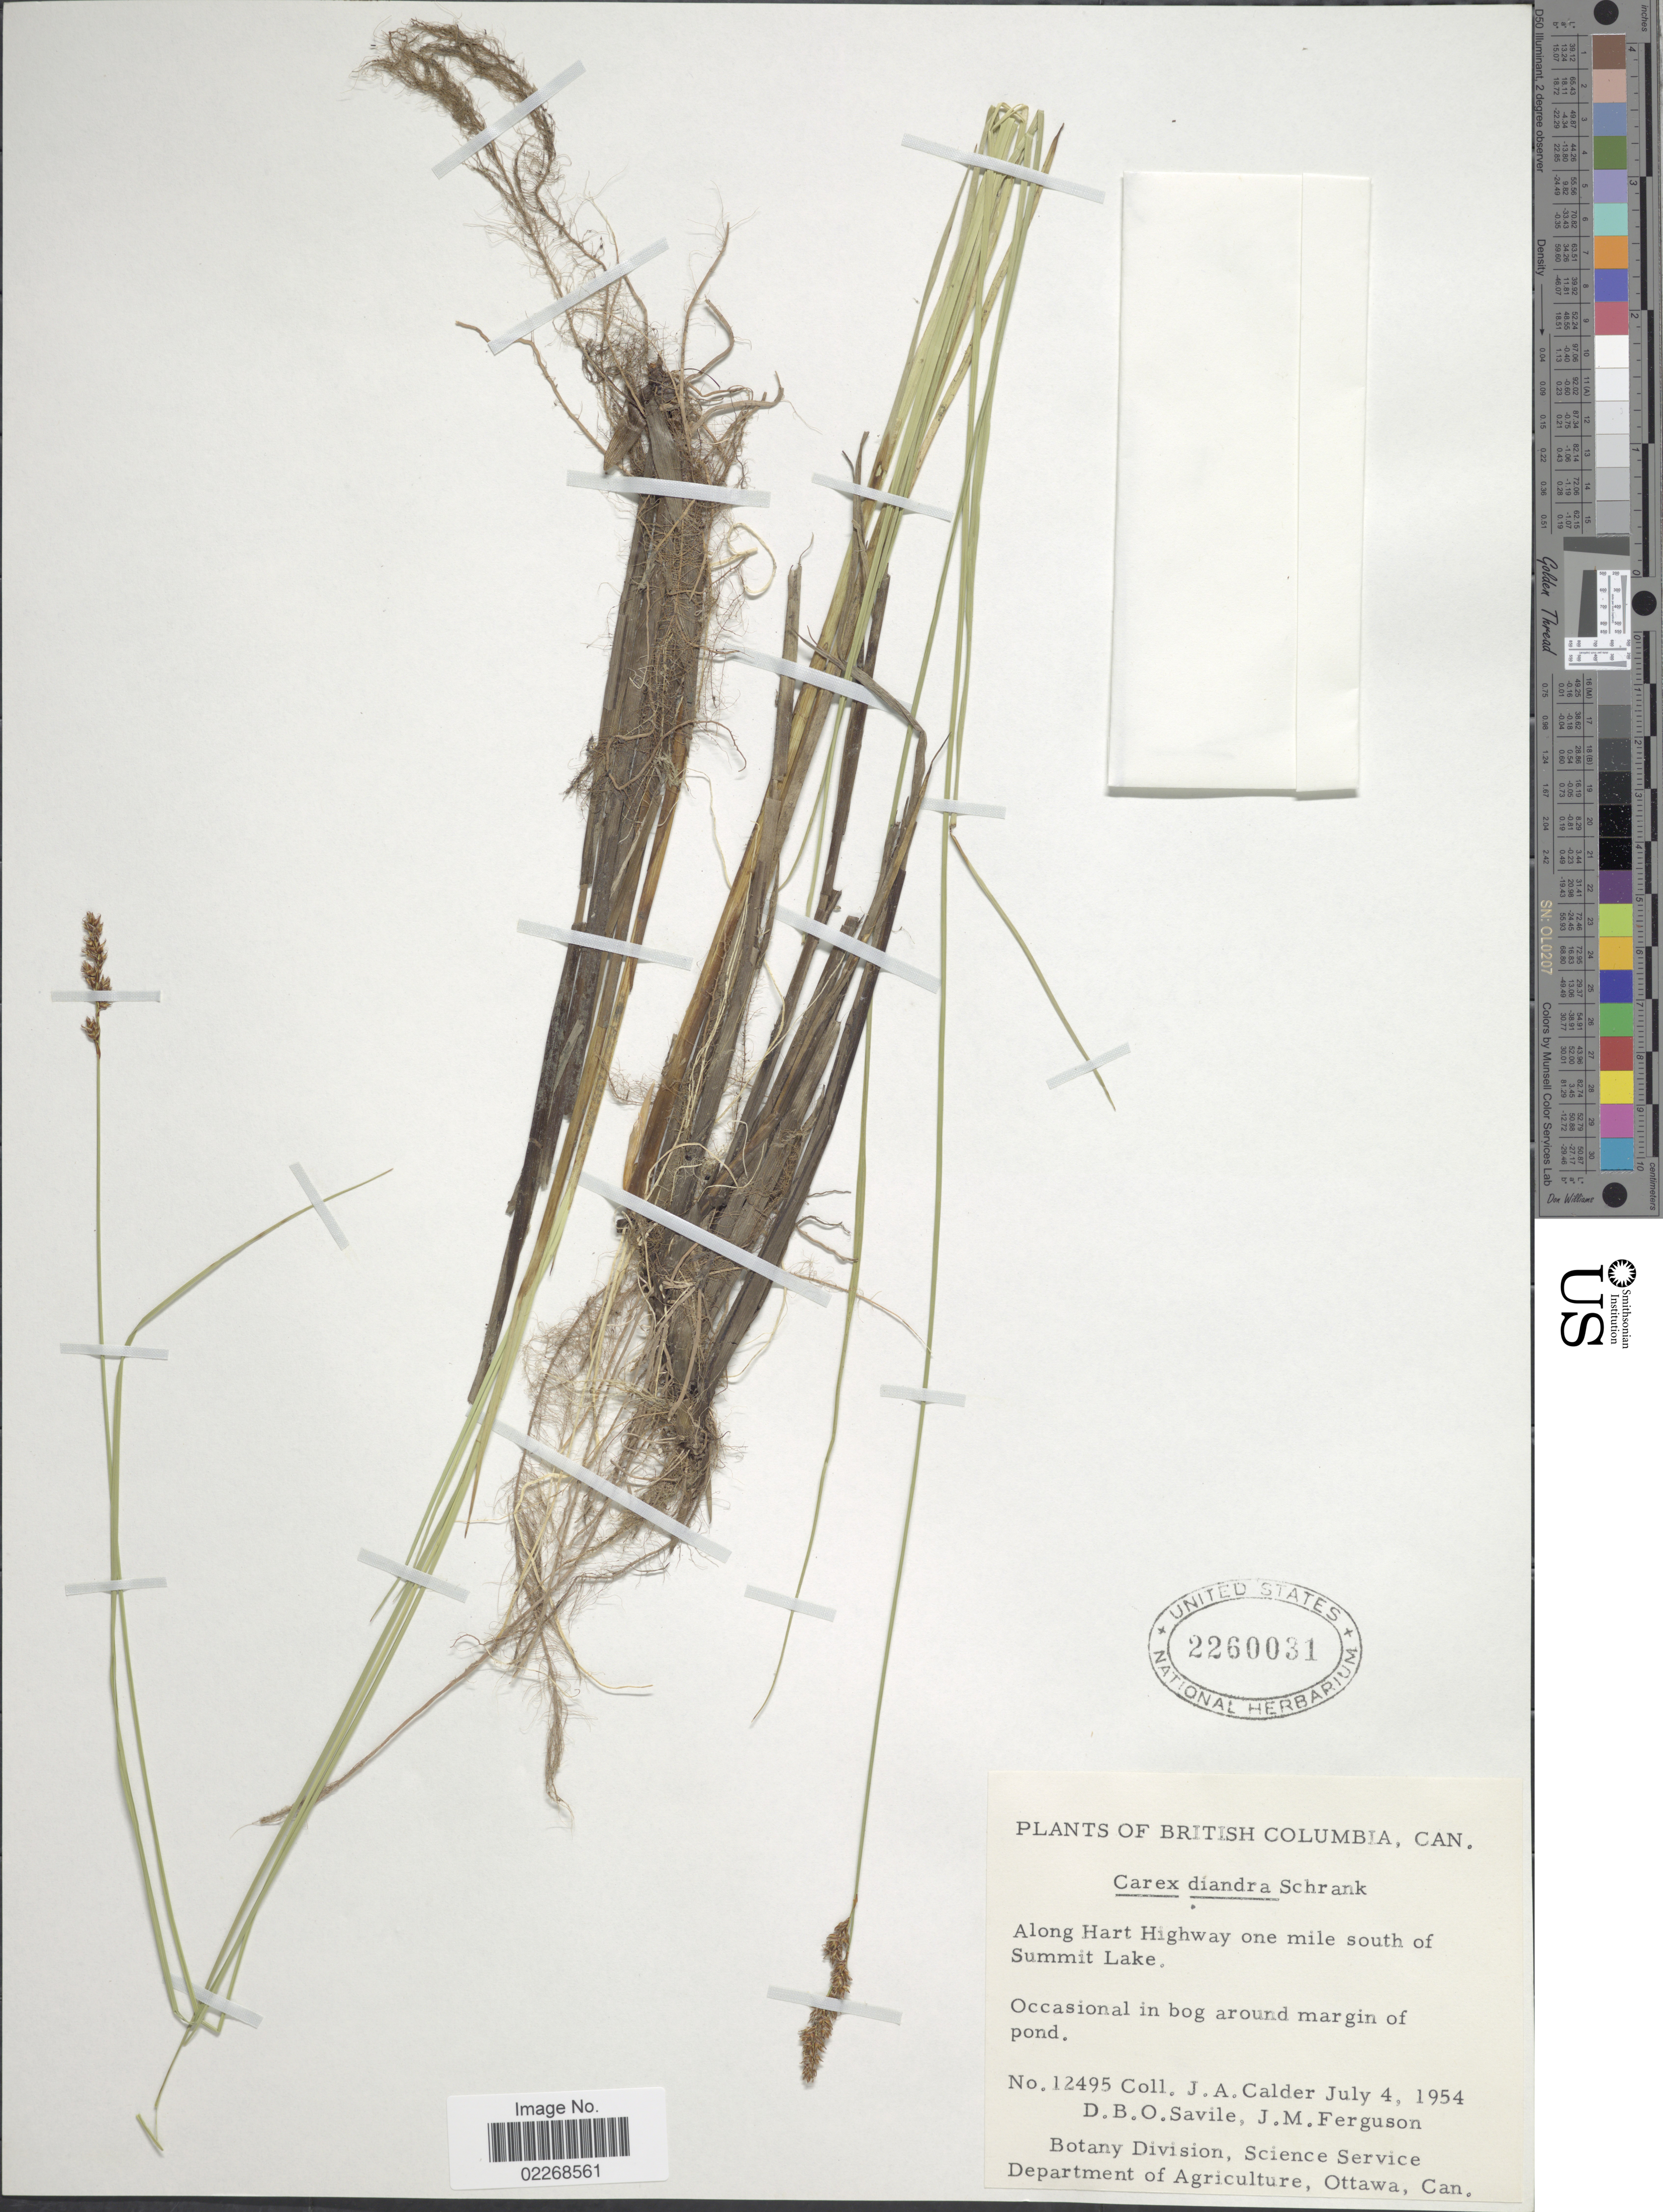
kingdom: Plantae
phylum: Tracheophyta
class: Liliopsida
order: Poales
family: Cyperaceae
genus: Carex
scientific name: Carex diandra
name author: Schrank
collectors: J. A. Calder, D. Savile & J. M. Ferguson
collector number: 12495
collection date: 1954-07-04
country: Canada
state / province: British Columbia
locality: Along Hart Highway one mile south of Summit Lake, in bog around margin of pond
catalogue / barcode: US 2260031